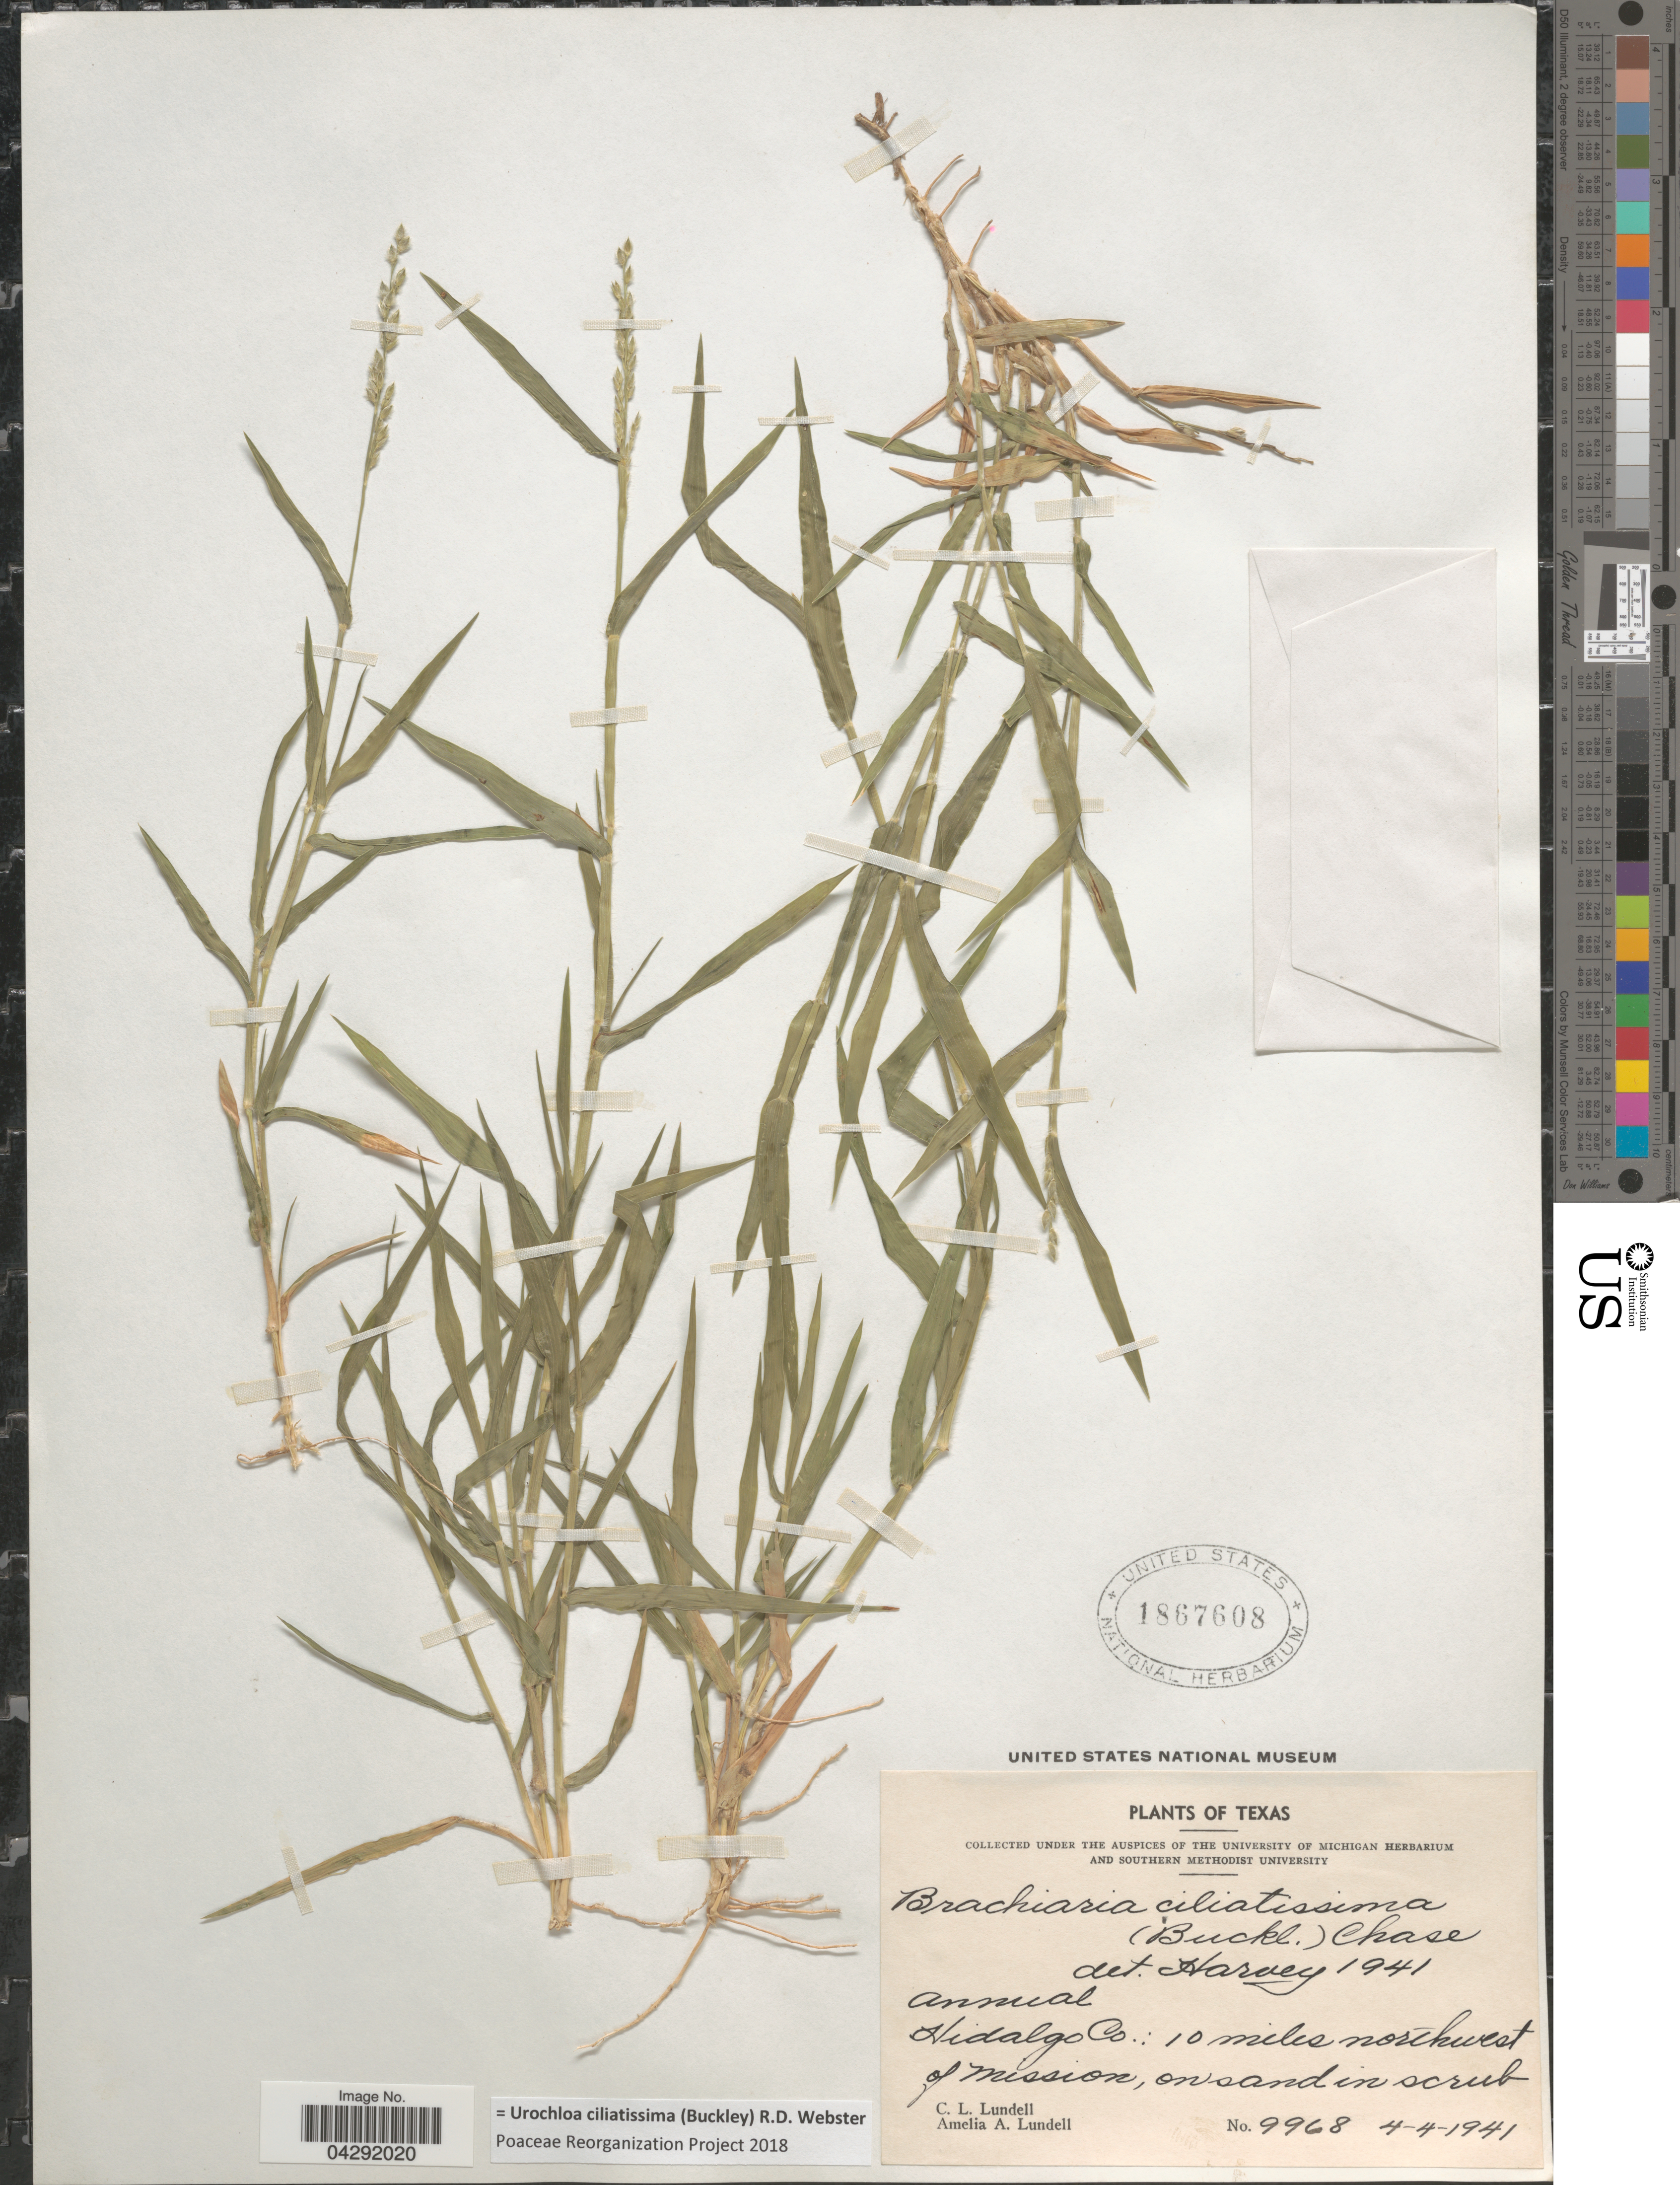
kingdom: Plantae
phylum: Tracheophyta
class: Liliopsida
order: Poales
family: Poaceae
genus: Urochloa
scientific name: Urochloa ciliatissima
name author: (Buckley) R.D. Webster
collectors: C. L. Lundell & A. A. Lundell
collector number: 9968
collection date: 1941-04-04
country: United States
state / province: Texas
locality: Hidalgo Co.: 10 miles northwest of Mission, on sand in scrub.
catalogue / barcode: US 1867608